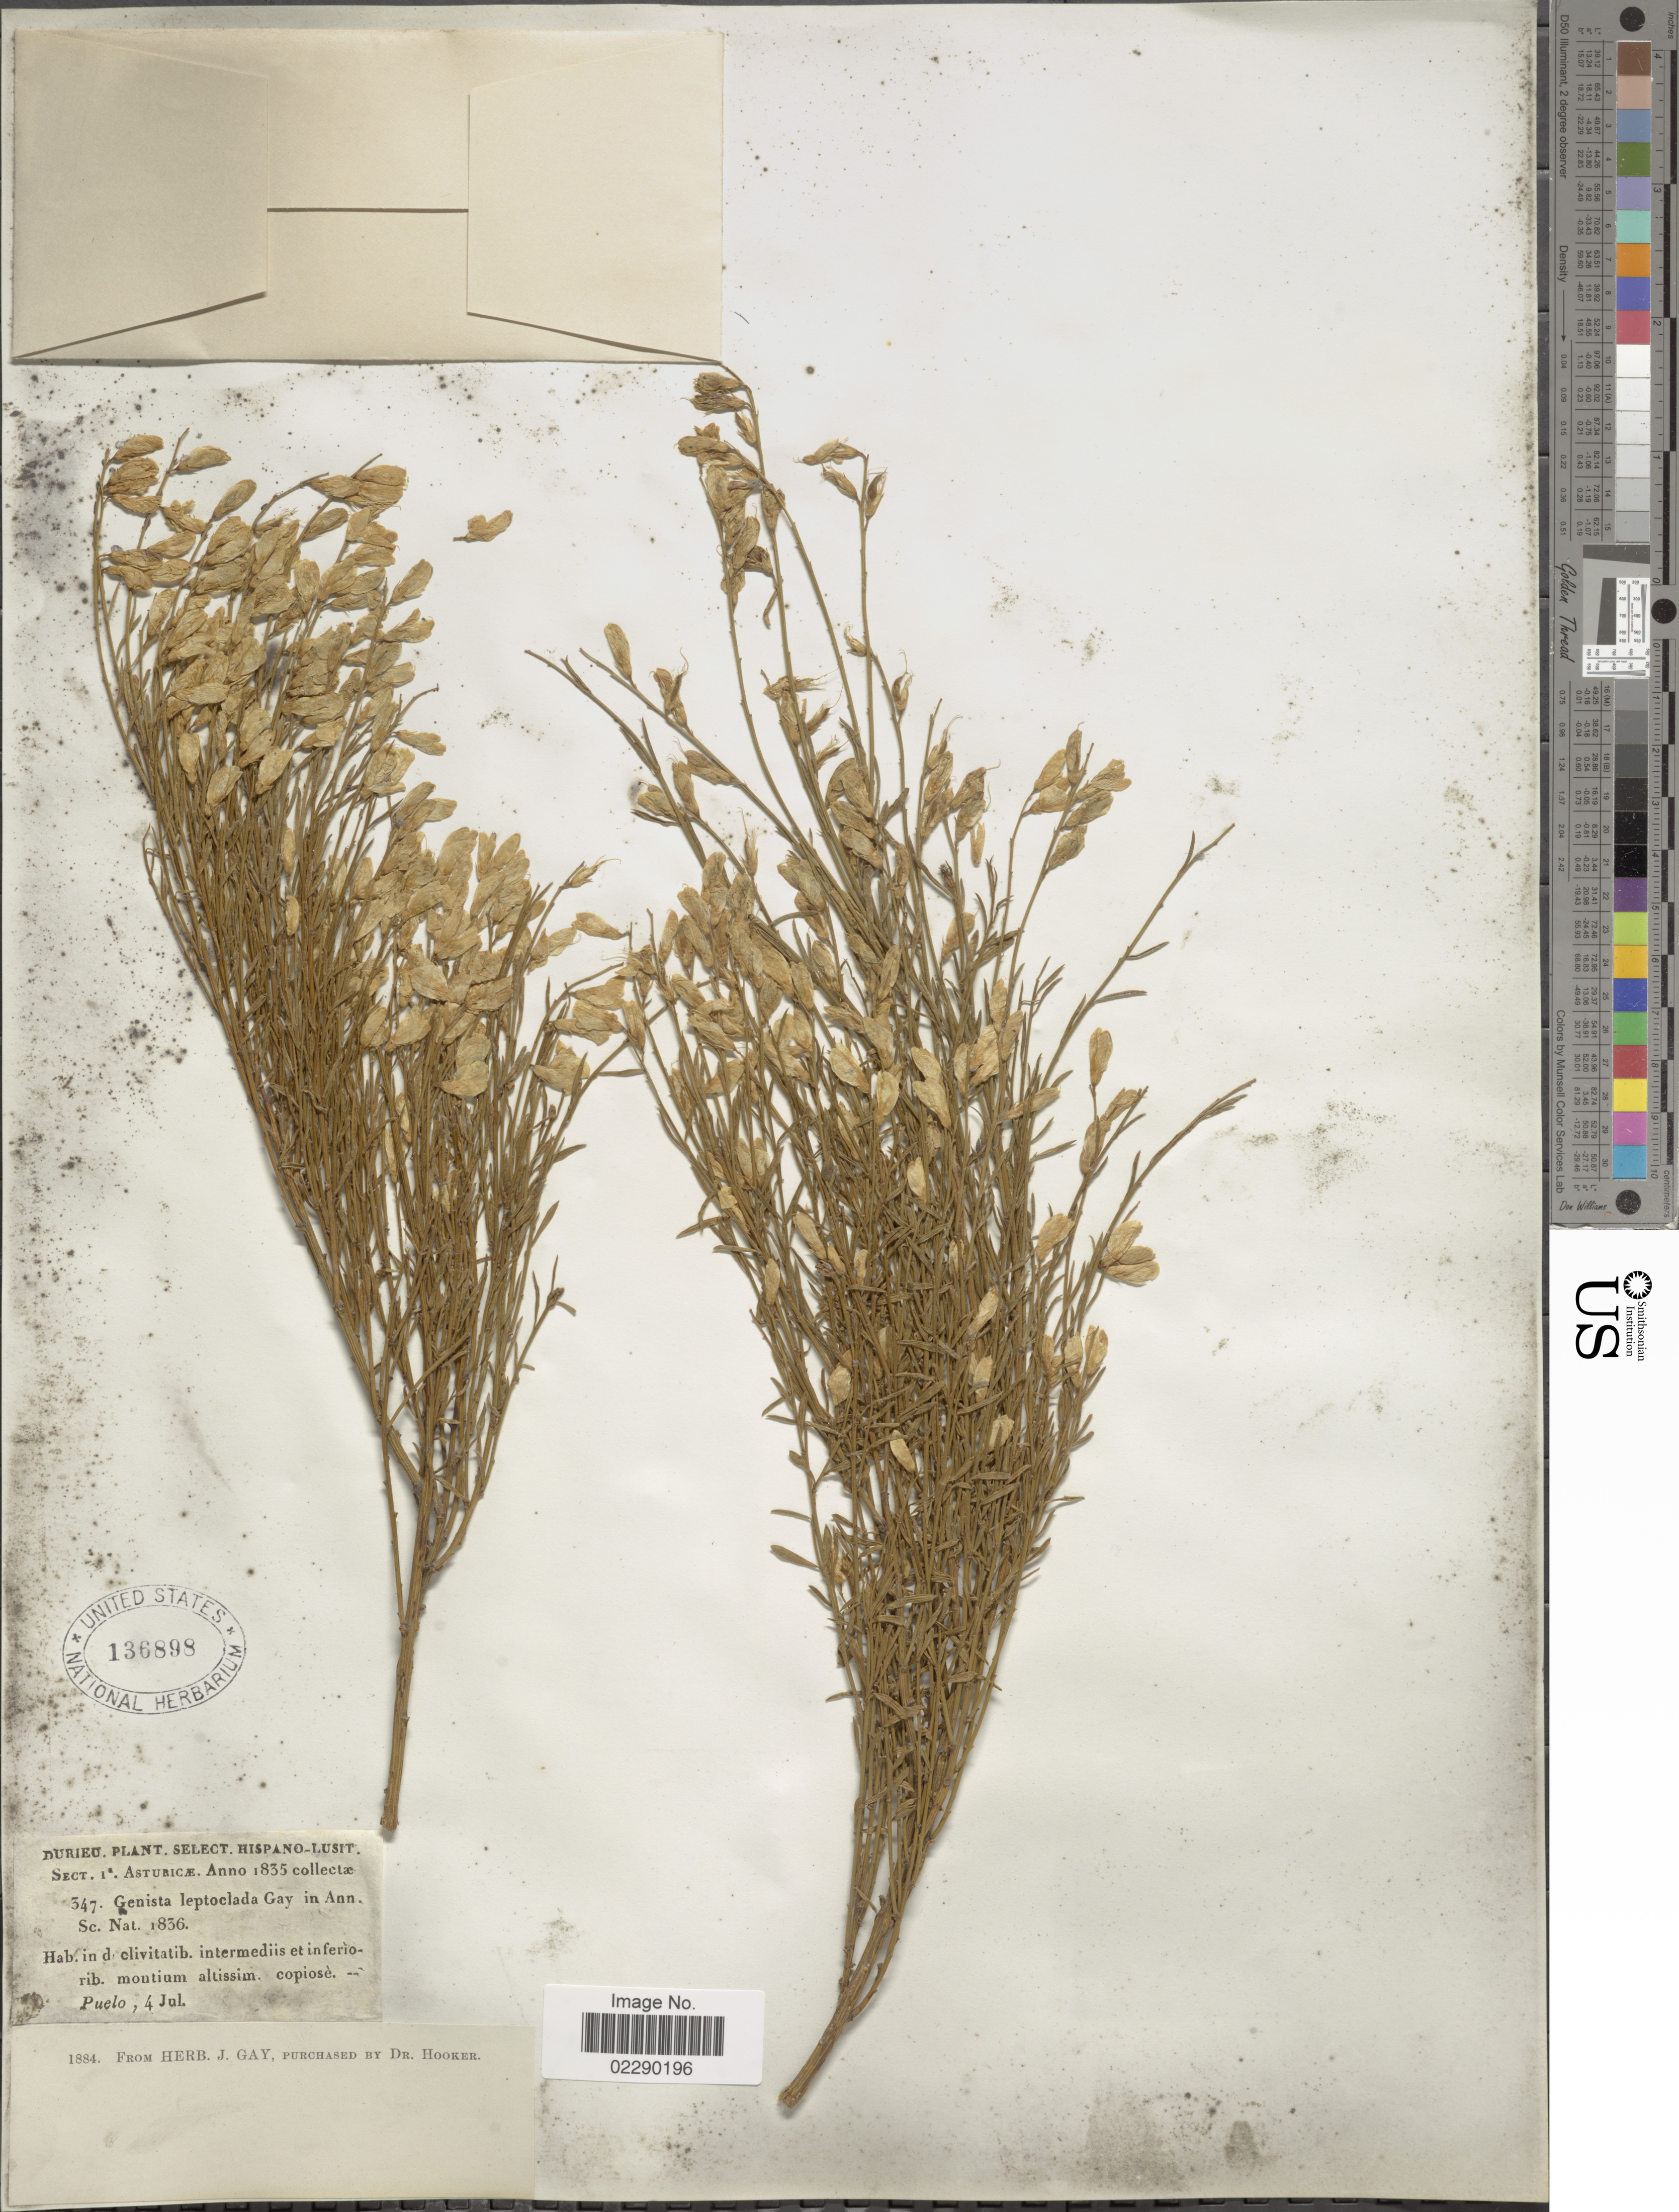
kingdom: Plantae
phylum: Tracheophyta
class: Magnoliopsida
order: Fabales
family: Fabaceae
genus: Genista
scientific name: Genista florida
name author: L.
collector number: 347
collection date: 1835-07-04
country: Austria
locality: Austricae, Puelo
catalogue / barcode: US 136898